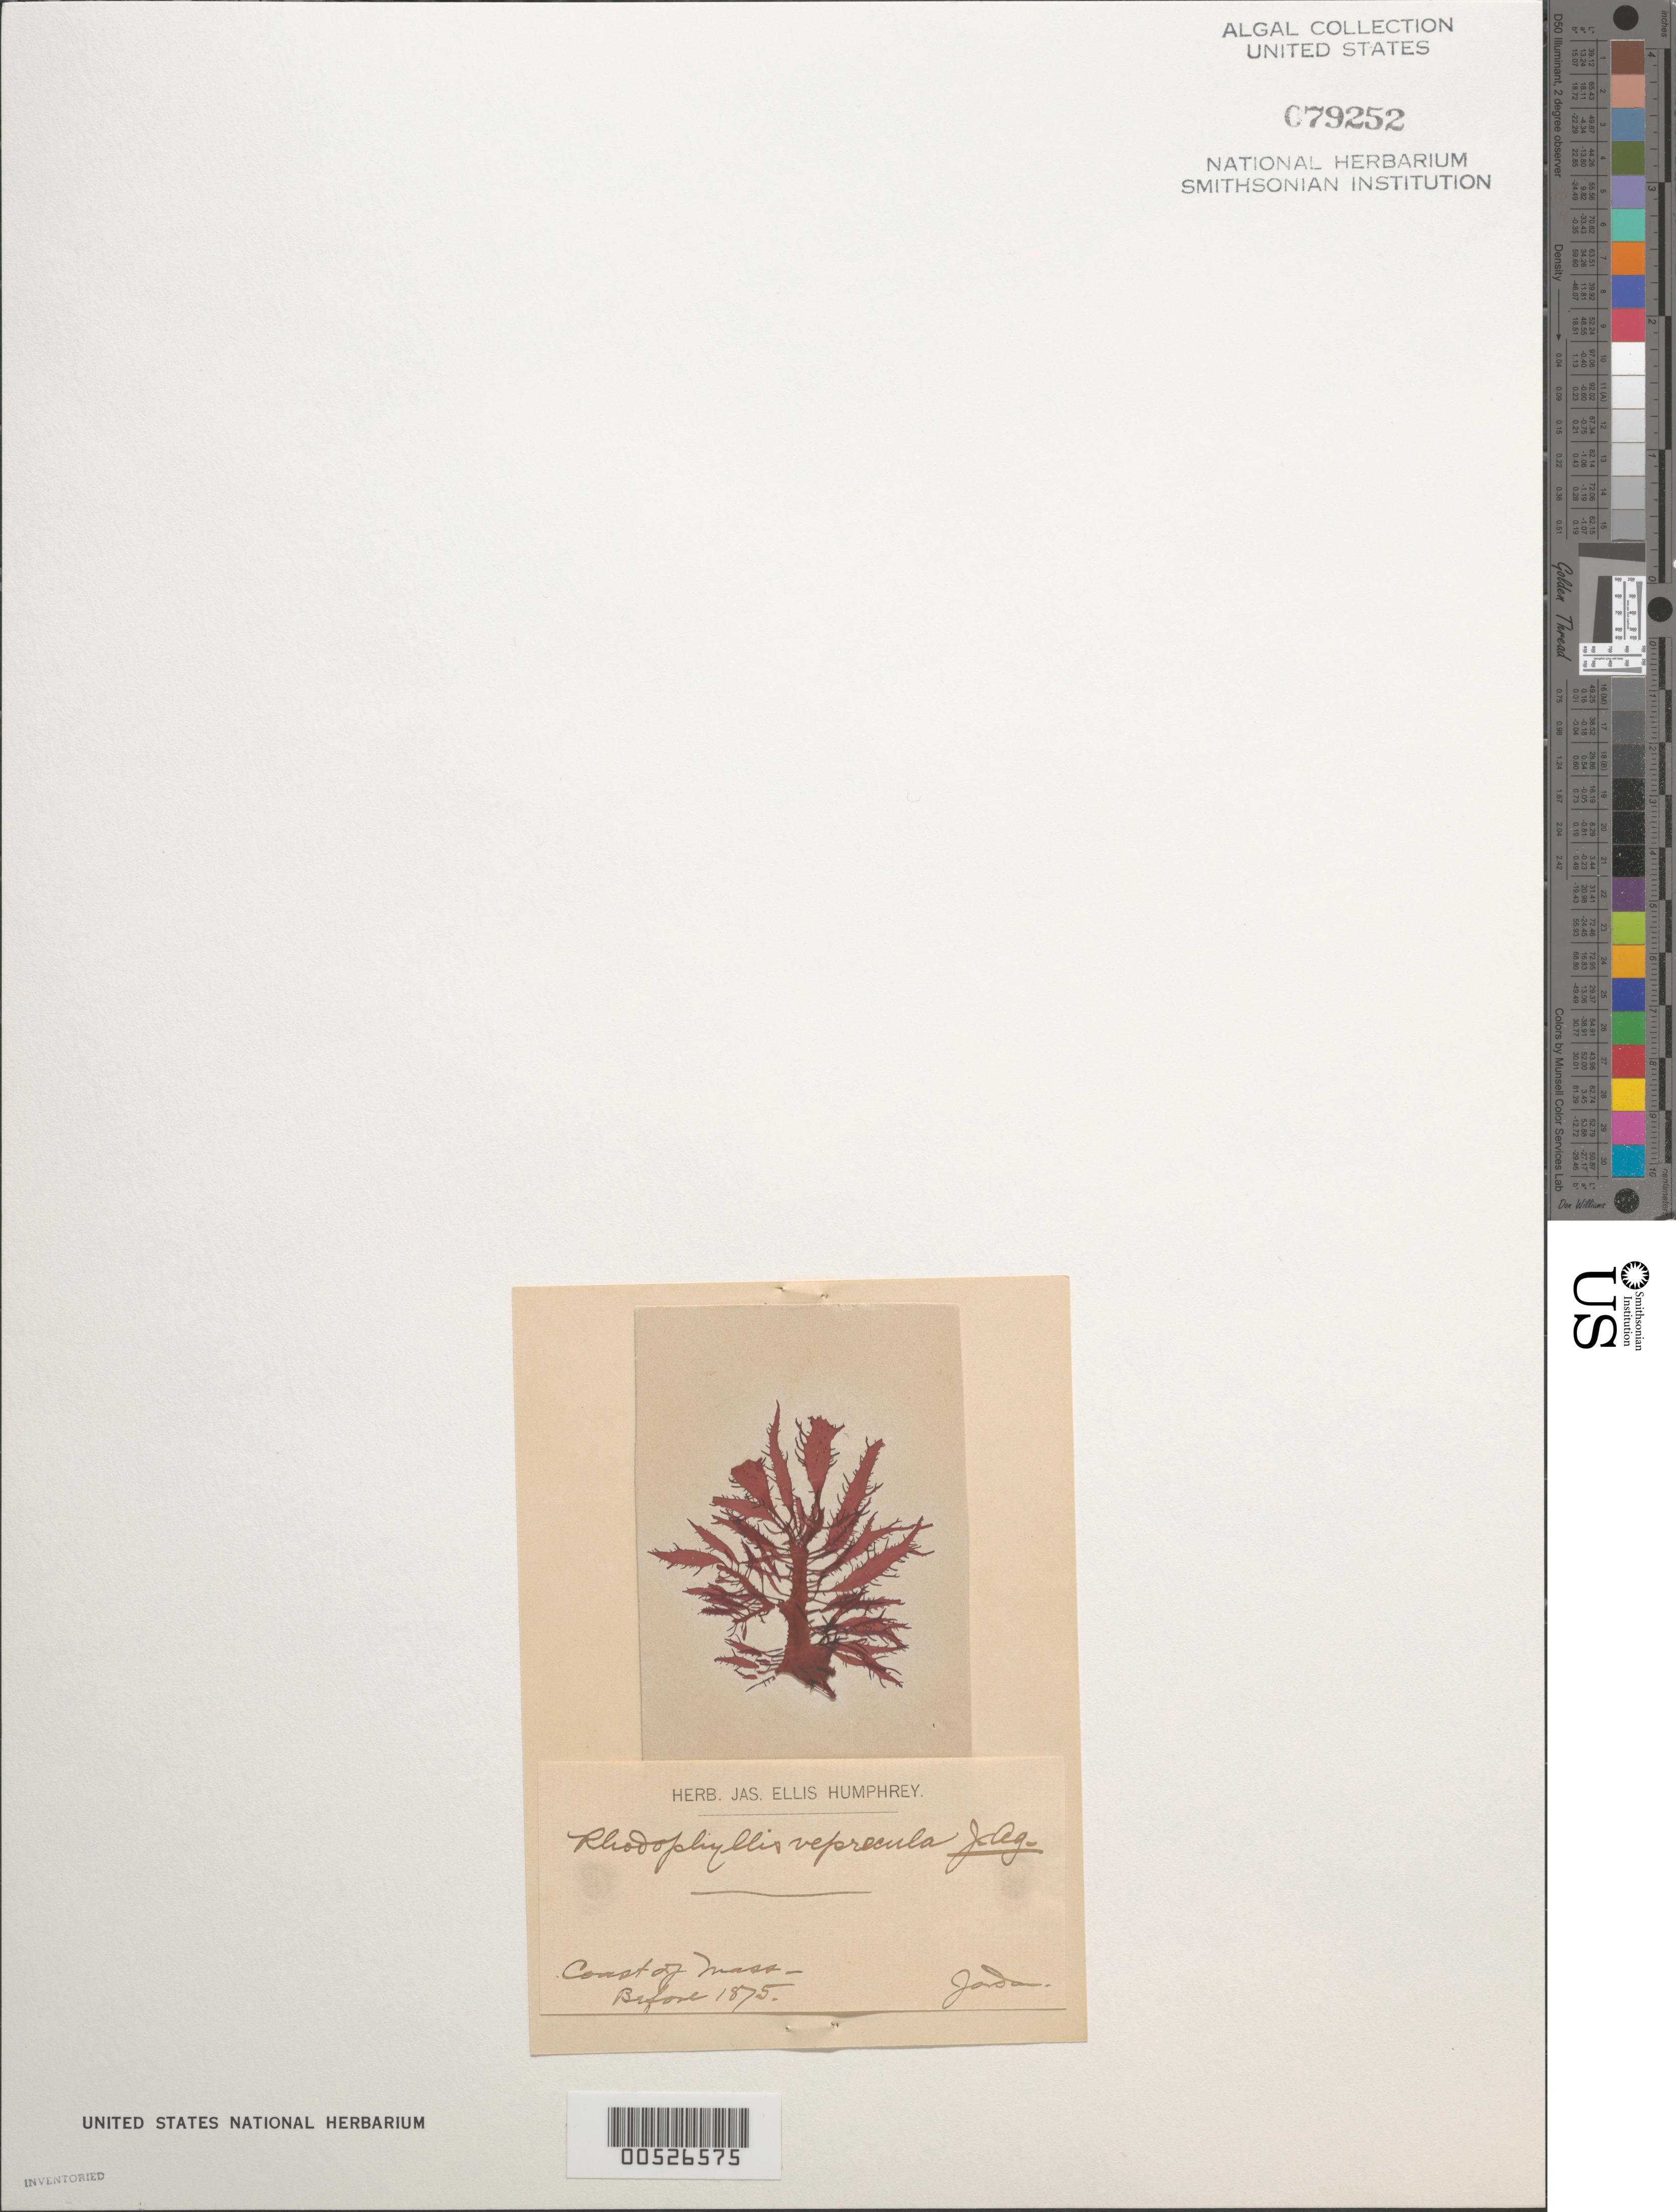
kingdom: Plantae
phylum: Rhodophyta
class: Florideophyceae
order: Gigartinales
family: Cystocloniaceae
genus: Fimbrifolium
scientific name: Fimbrifolium dichotomum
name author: (Lepechin) Hansen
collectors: -. Jordan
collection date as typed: Before 1875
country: United States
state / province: Massachusetts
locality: Coast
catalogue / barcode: US 79252